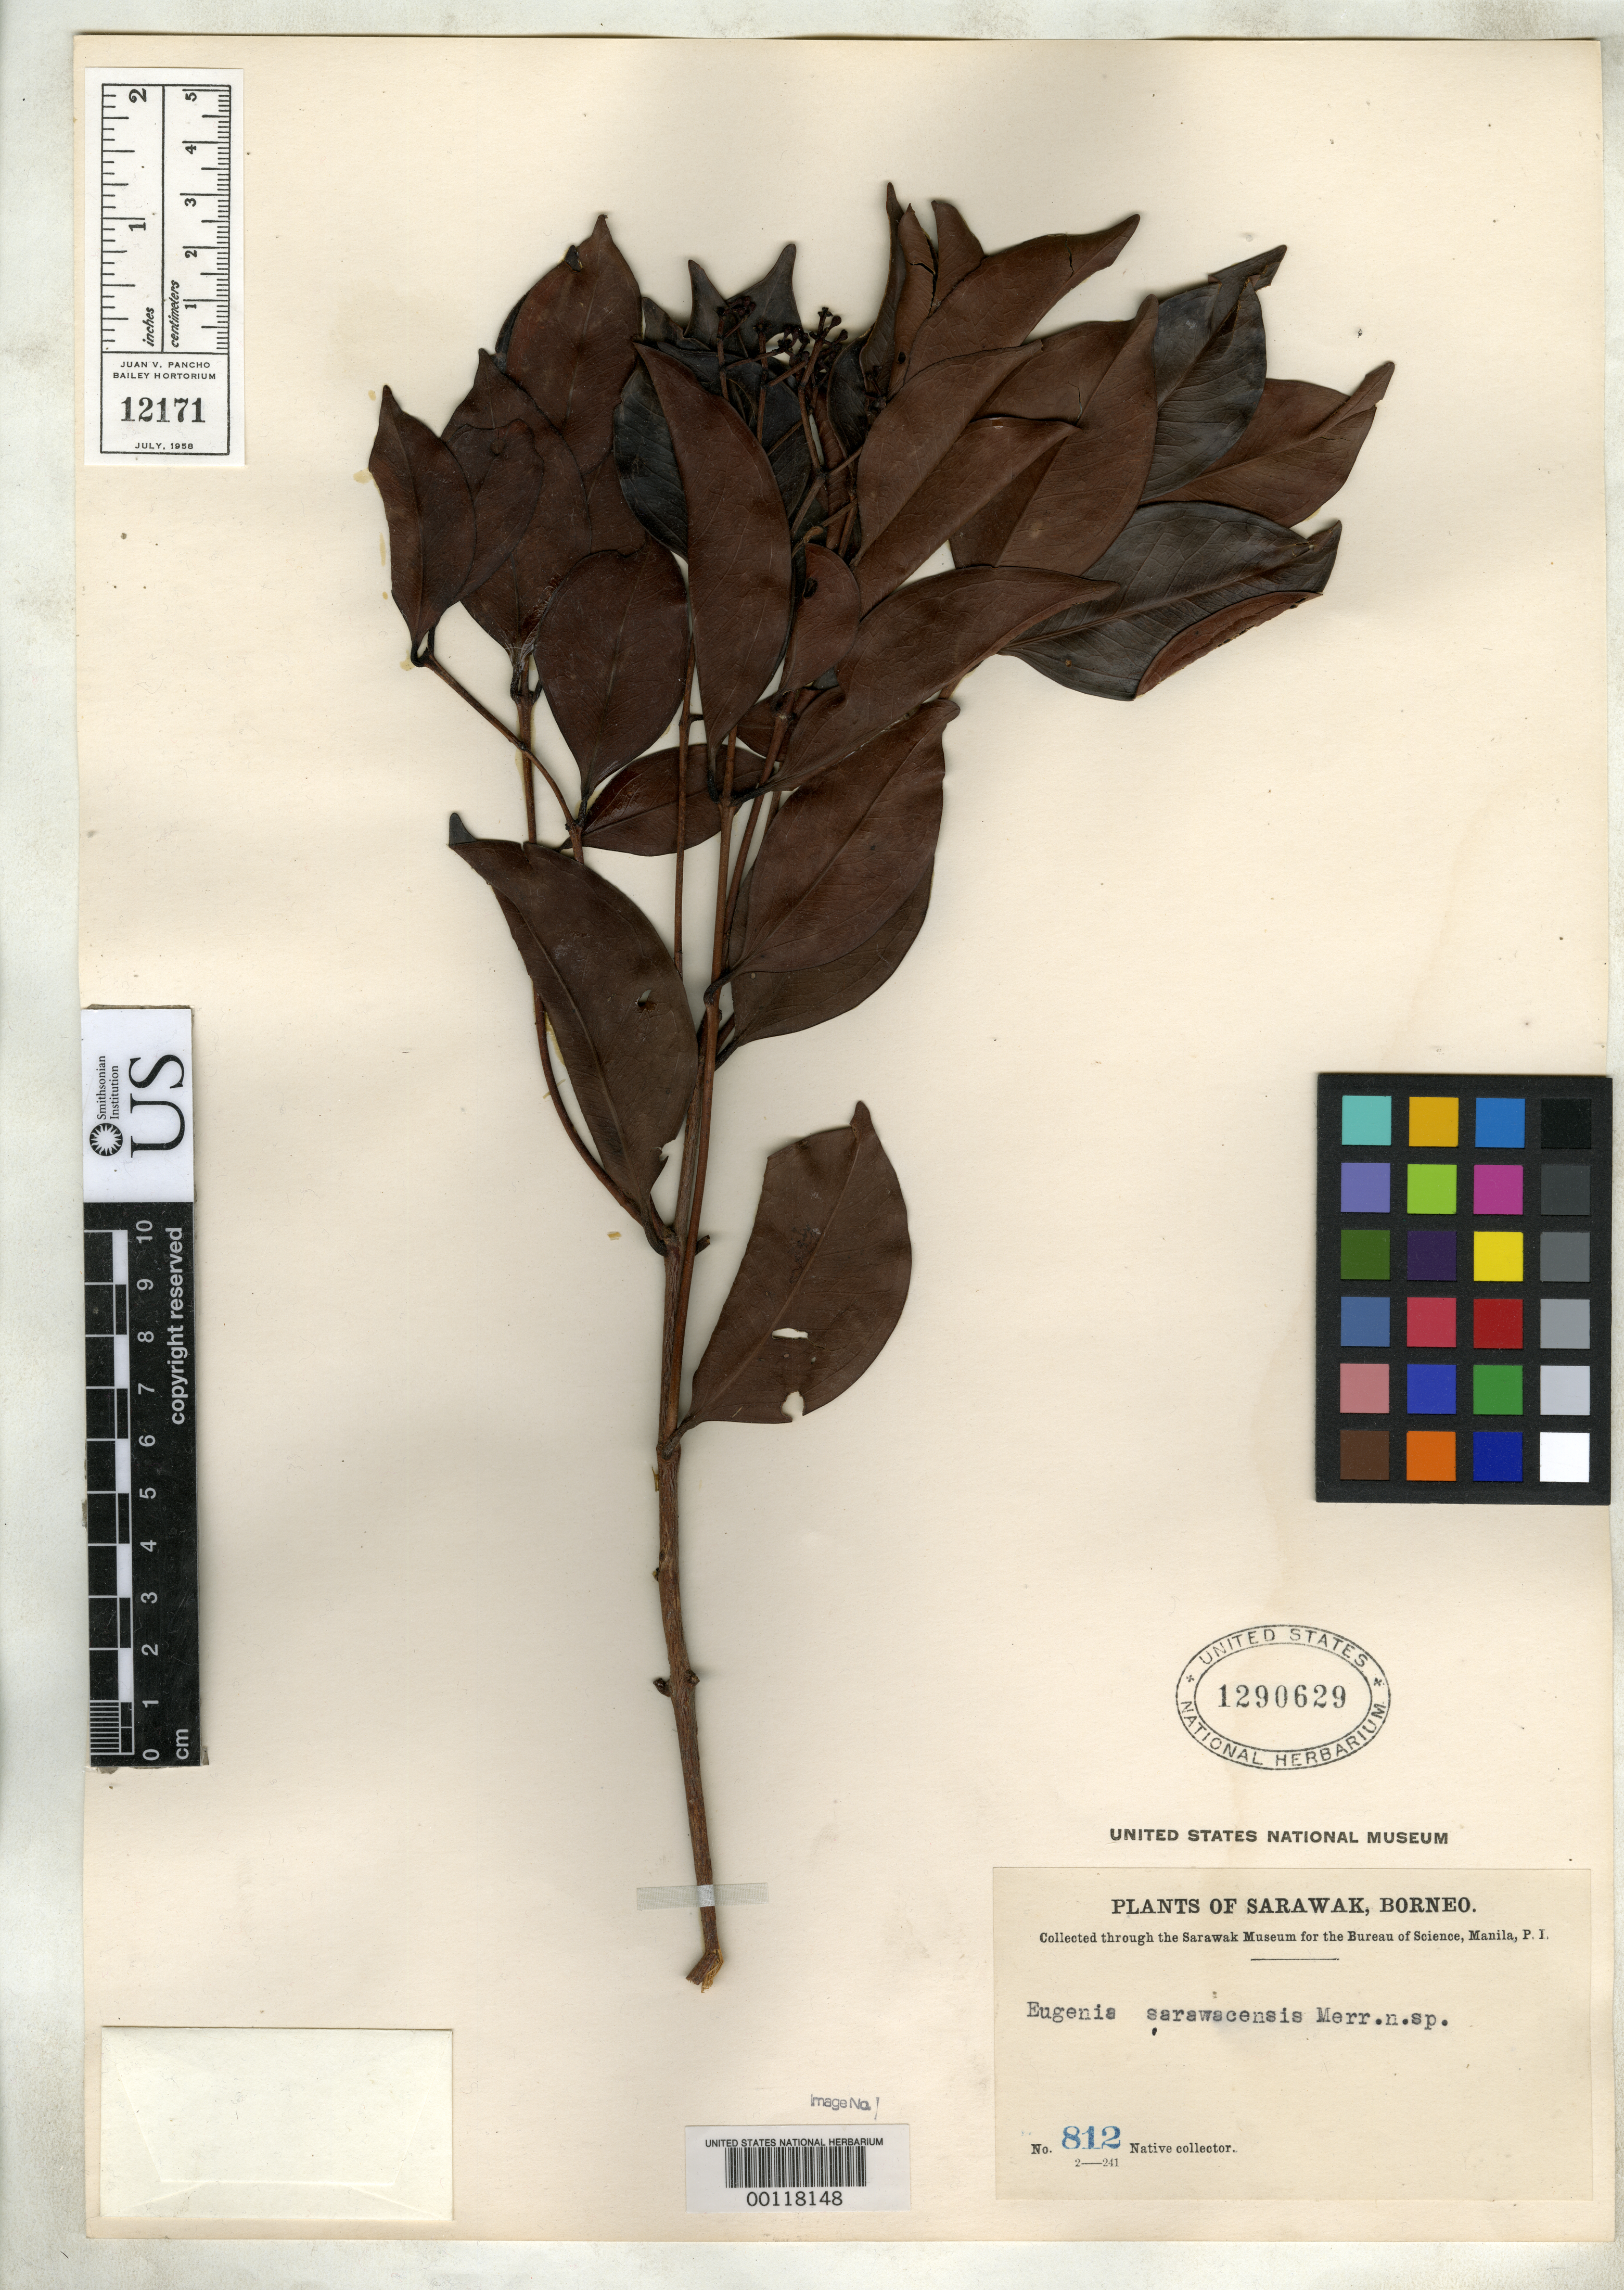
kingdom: Plantae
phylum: Tracheophyta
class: Magnoliopsida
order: Myrtales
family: Myrtaceae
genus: Eugenia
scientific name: Eugenia sarawacensis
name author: Merr.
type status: Isosyntype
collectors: Native collector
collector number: Bur. Sci. 812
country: Malaysia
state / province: Sarawak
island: Borneo Island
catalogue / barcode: US 1290629